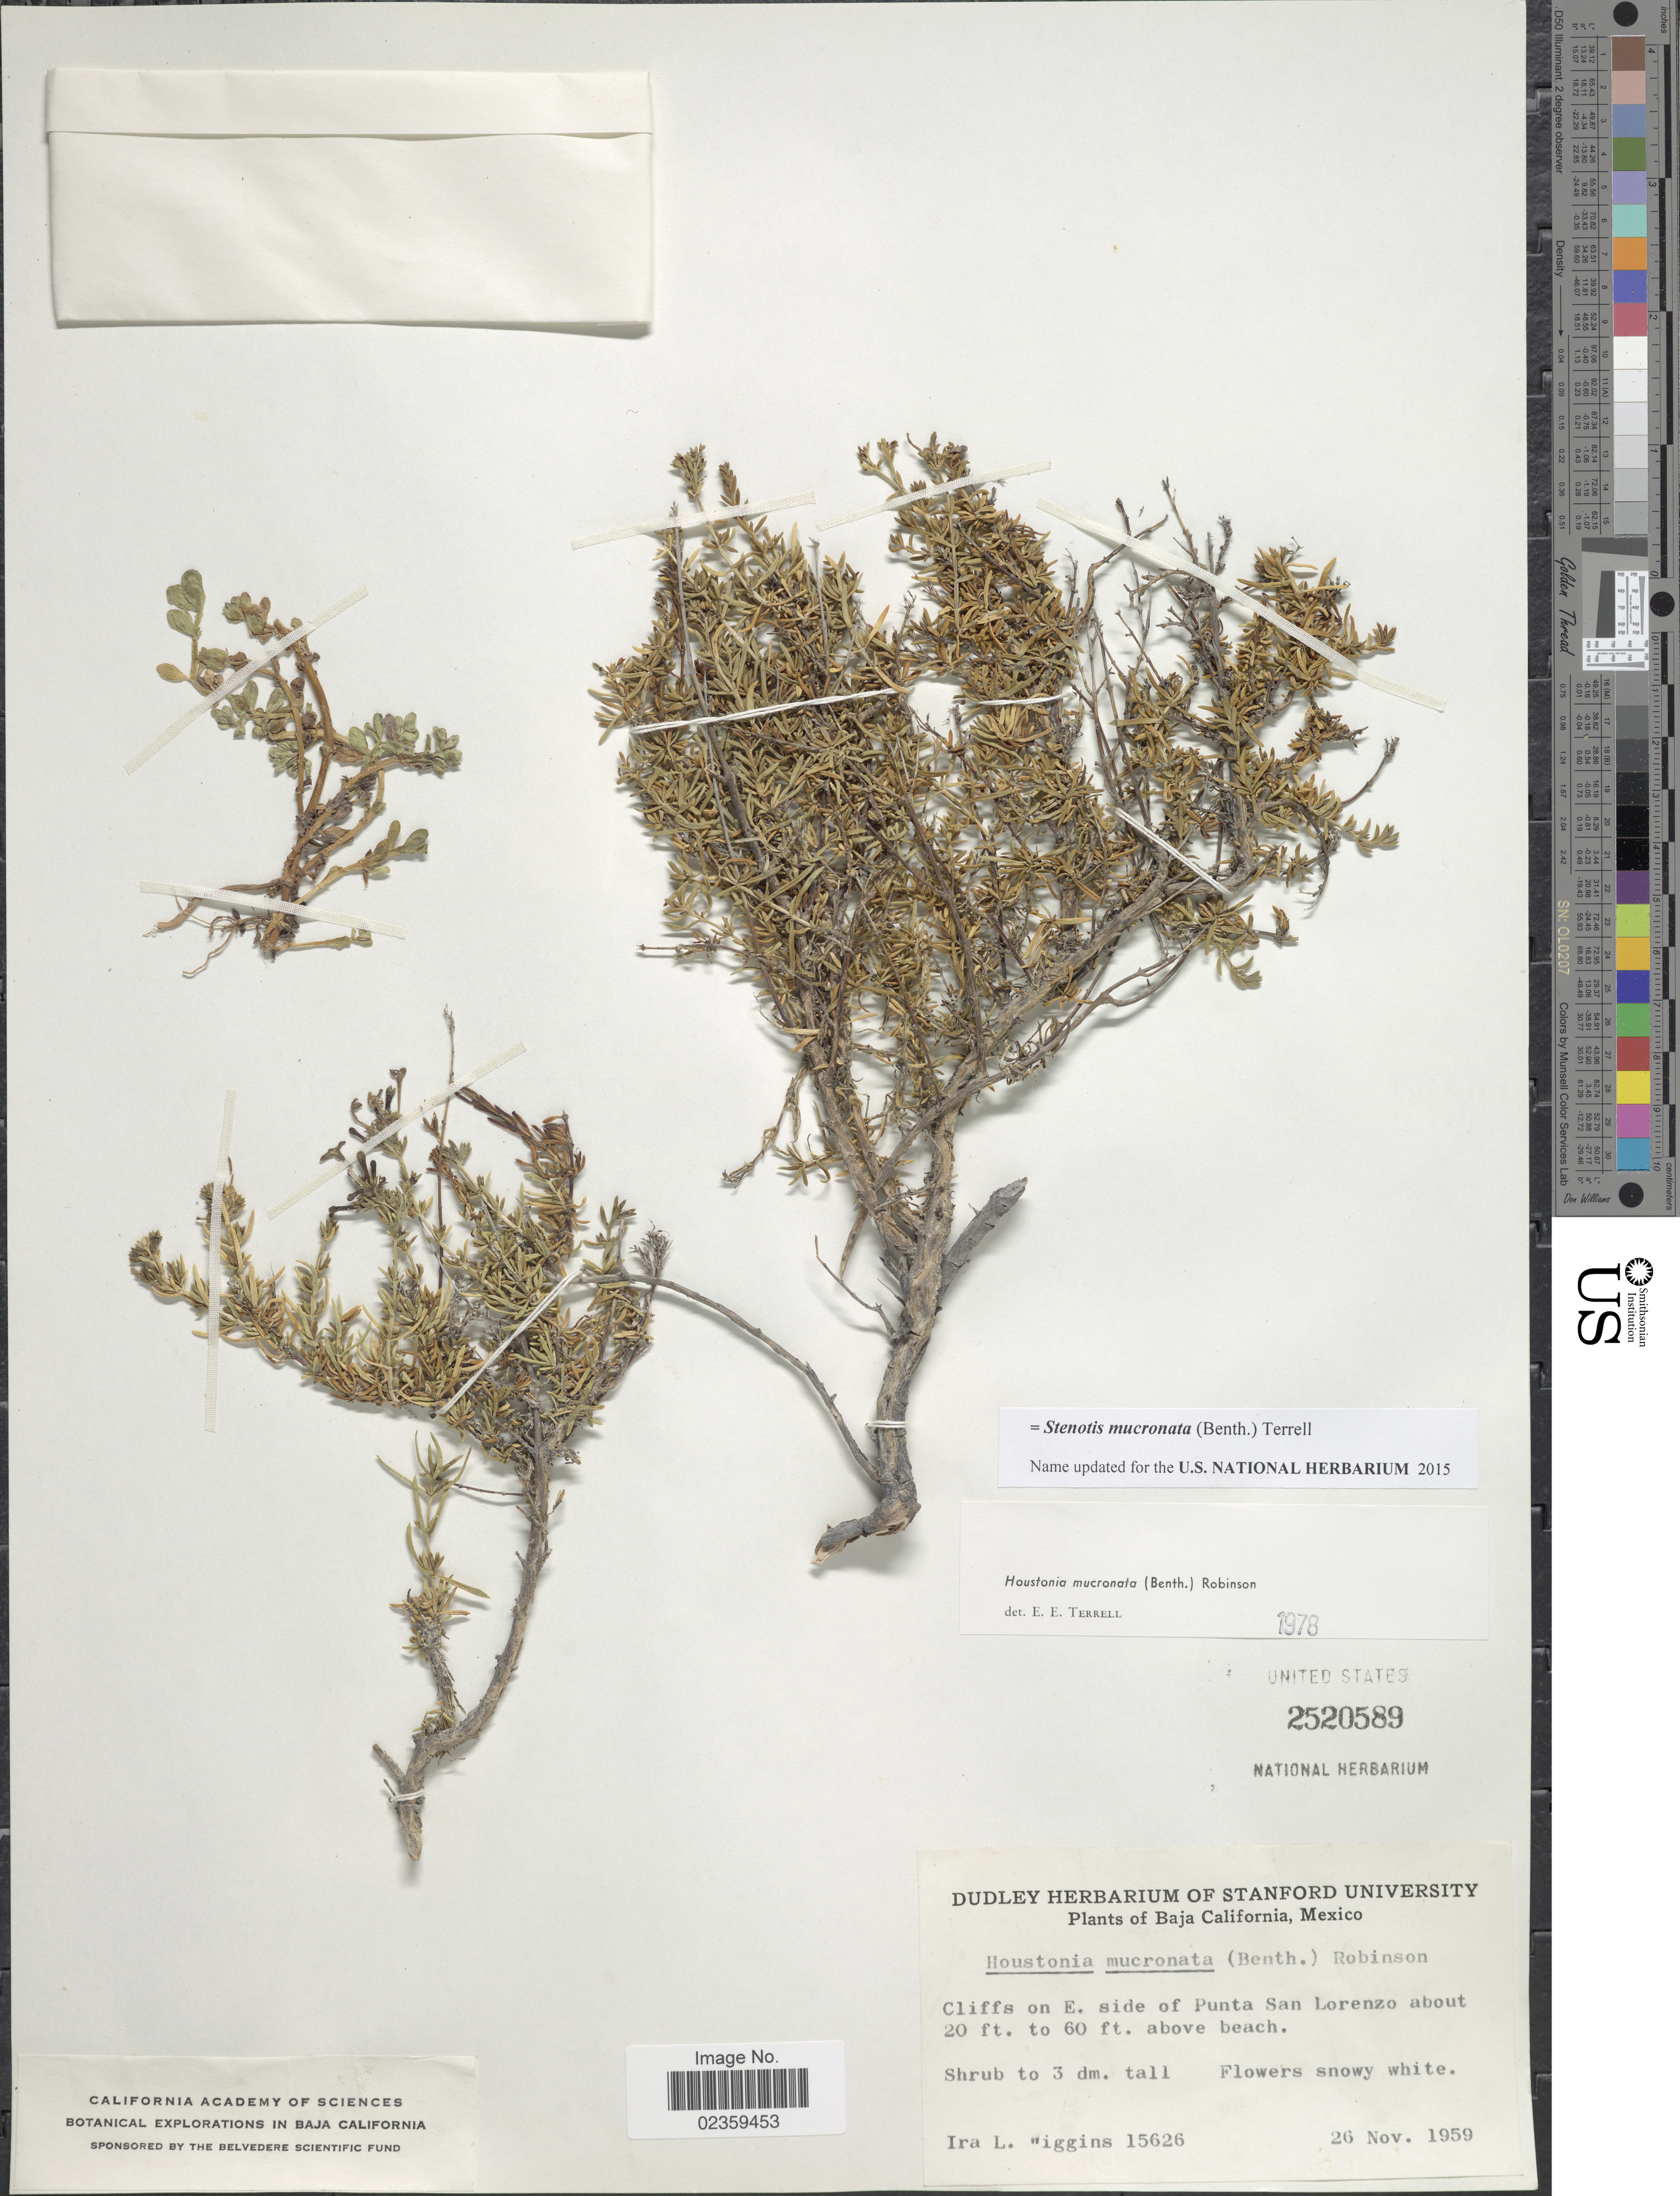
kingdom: Plantae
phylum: Tracheophyta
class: Magnoliopsida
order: Gentianales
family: Rubiaceae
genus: Stenotis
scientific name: Stenotis mucronata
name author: (Benth.) Terrell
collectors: I. L. Wiggins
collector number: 15626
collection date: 1959-11-26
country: Mexico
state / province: Baja California Sur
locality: Cliffs on E. side of Punta San Lorenzo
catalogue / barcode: US 2520589